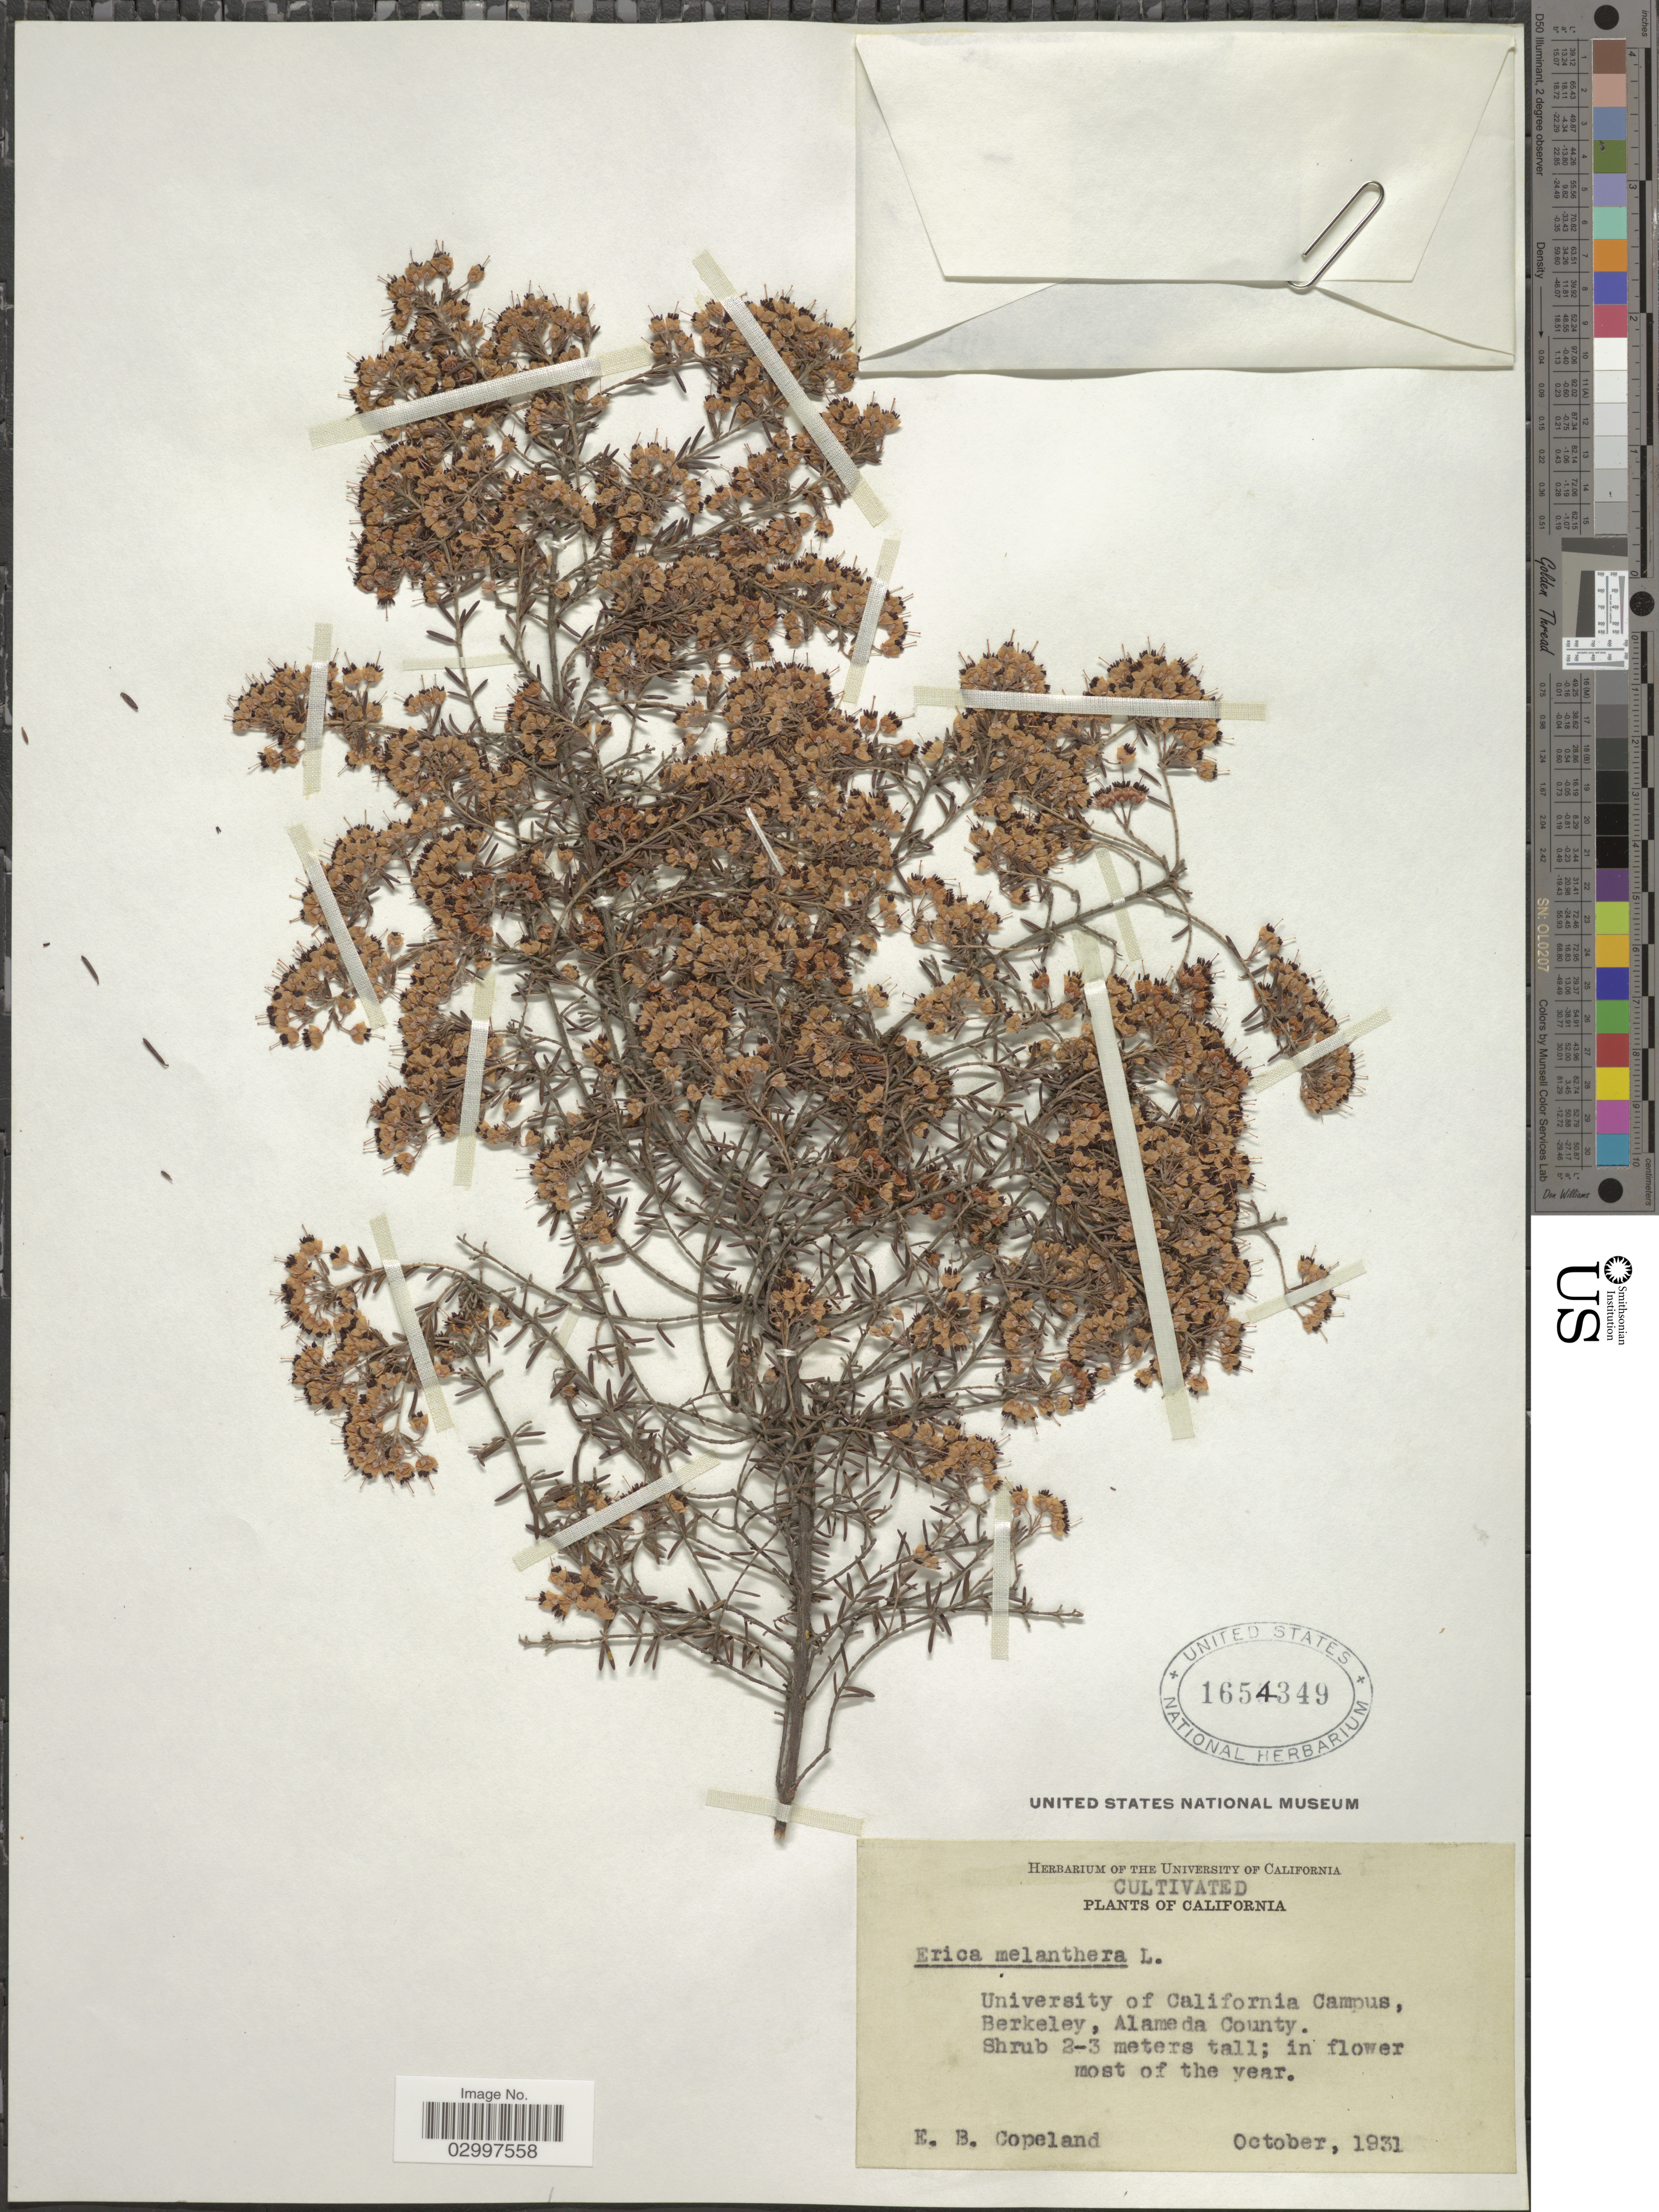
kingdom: Plantae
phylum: Tracheophyta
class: Magnoliopsida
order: Ericales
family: Ericaceae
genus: Erica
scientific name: Erica melanthera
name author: L.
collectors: E. B. Copeland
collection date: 1931-10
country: United States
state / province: California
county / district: Alameda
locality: University of California Campus, Berkeley, Alameda County.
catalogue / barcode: US 1654349